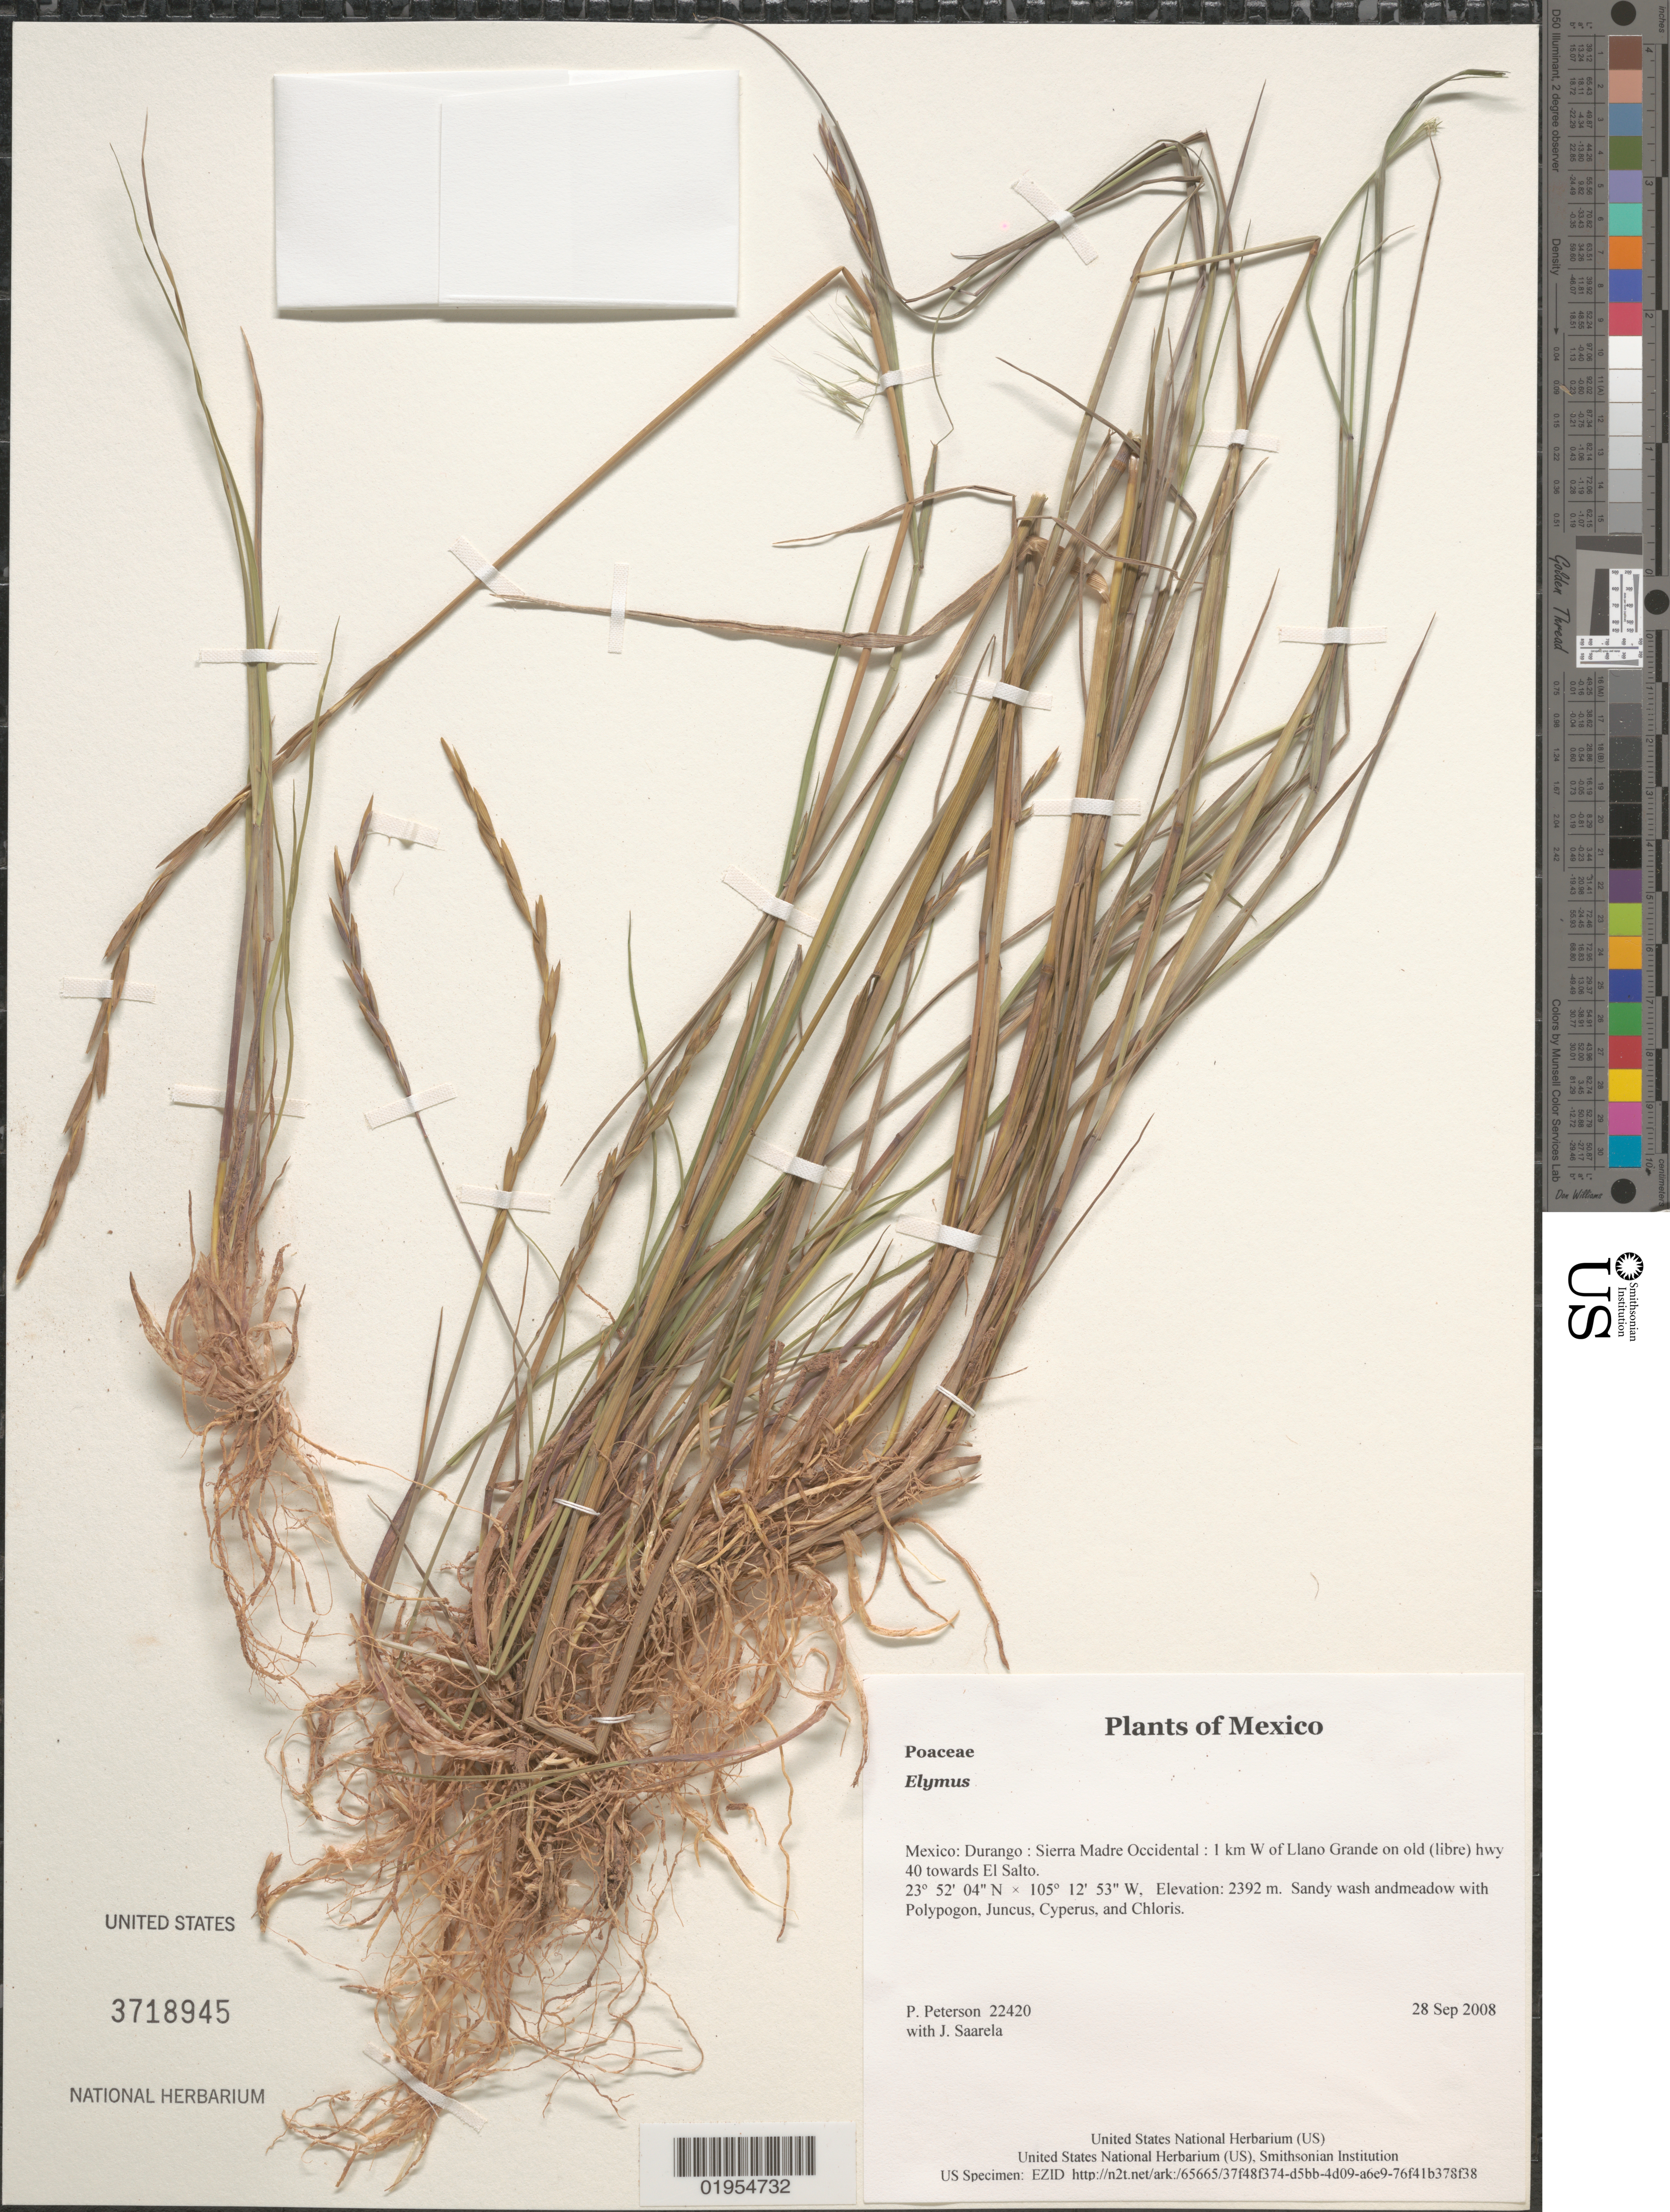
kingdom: Plantae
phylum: Tracheophyta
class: Liliopsida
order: Poales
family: Poaceae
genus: Elymus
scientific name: Elymus sp.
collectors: P. M. Peterson & J. Saarela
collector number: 22420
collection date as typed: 28 Sep 2008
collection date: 2008-09-28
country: Mexico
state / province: Durango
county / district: Sierra Madre Occidental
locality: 1 km W of Llano Grande on old (libre) hwy 40 towards El Salto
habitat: Sandy wash andmeadow with Polypogon, Juncus, Cyperus, and Chloris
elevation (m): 2392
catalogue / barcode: US 3718945